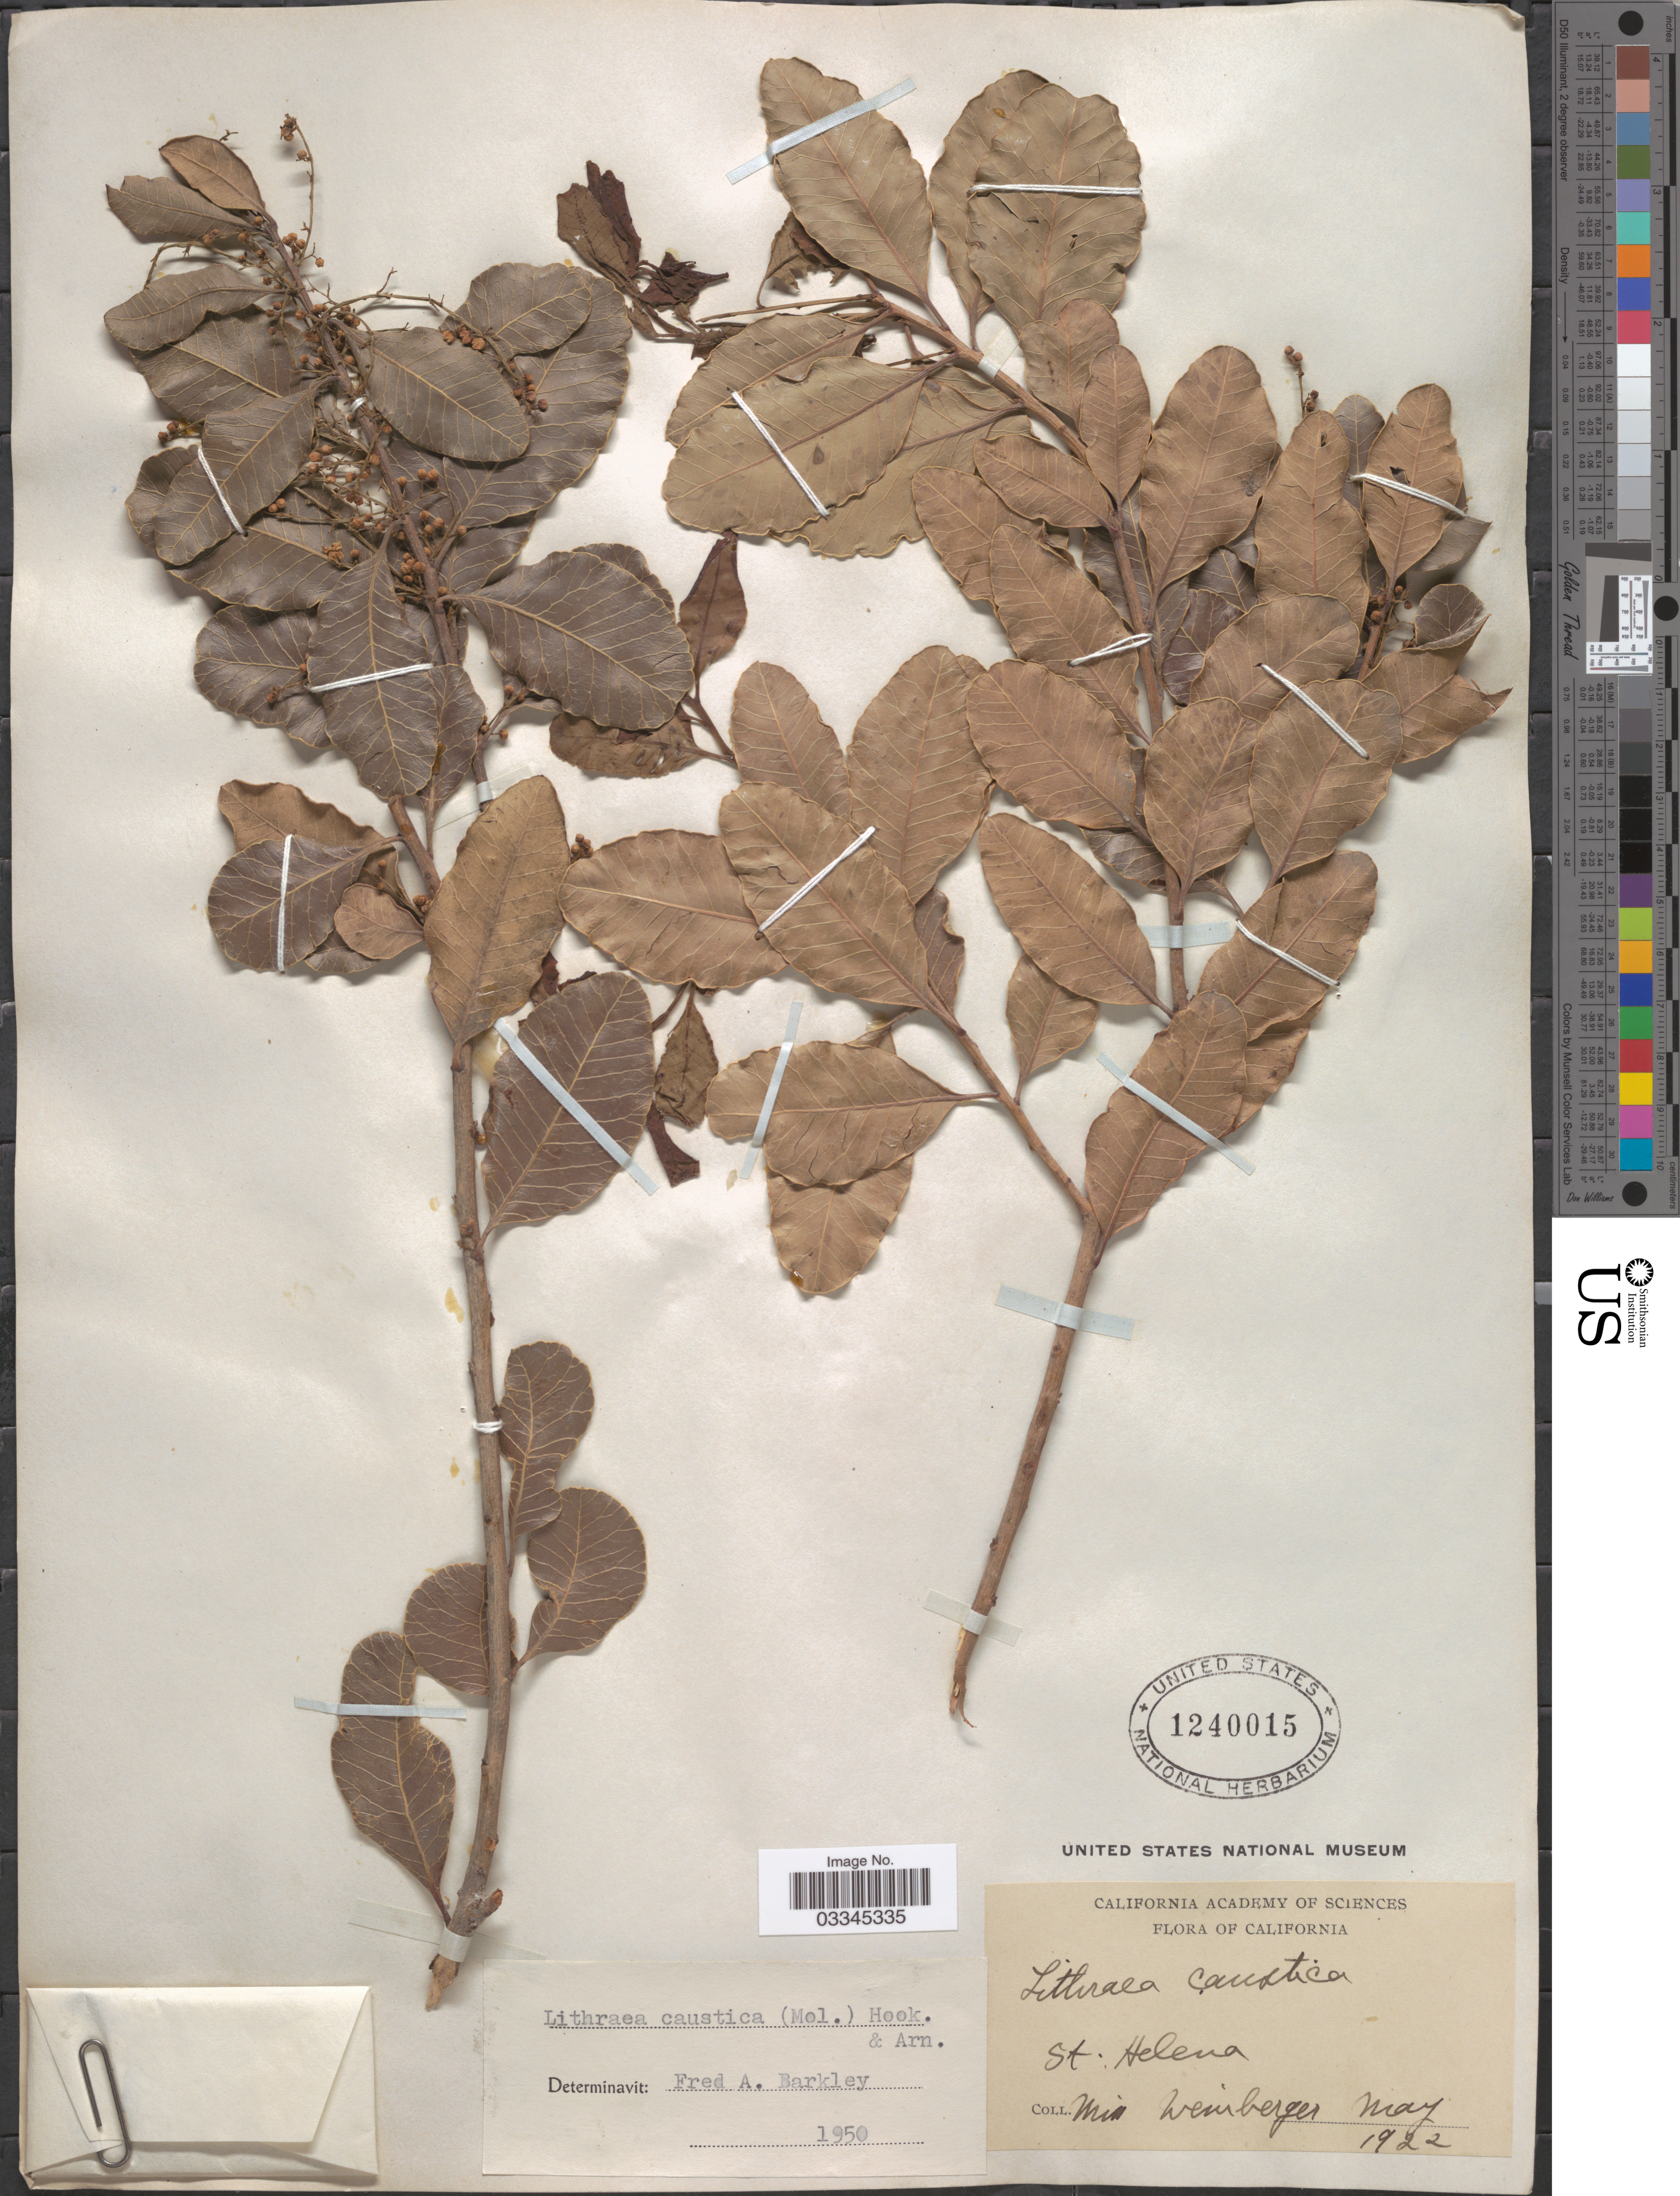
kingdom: Plantae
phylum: Tracheophyta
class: Magnoliopsida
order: Sapindales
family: Anacardiaceae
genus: Lithraea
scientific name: Lithraea caustica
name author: (Molina) Hook. & Arn.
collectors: Miss Weinberger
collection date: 1922-05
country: United States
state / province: California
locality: St. Helena.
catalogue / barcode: US 1240015